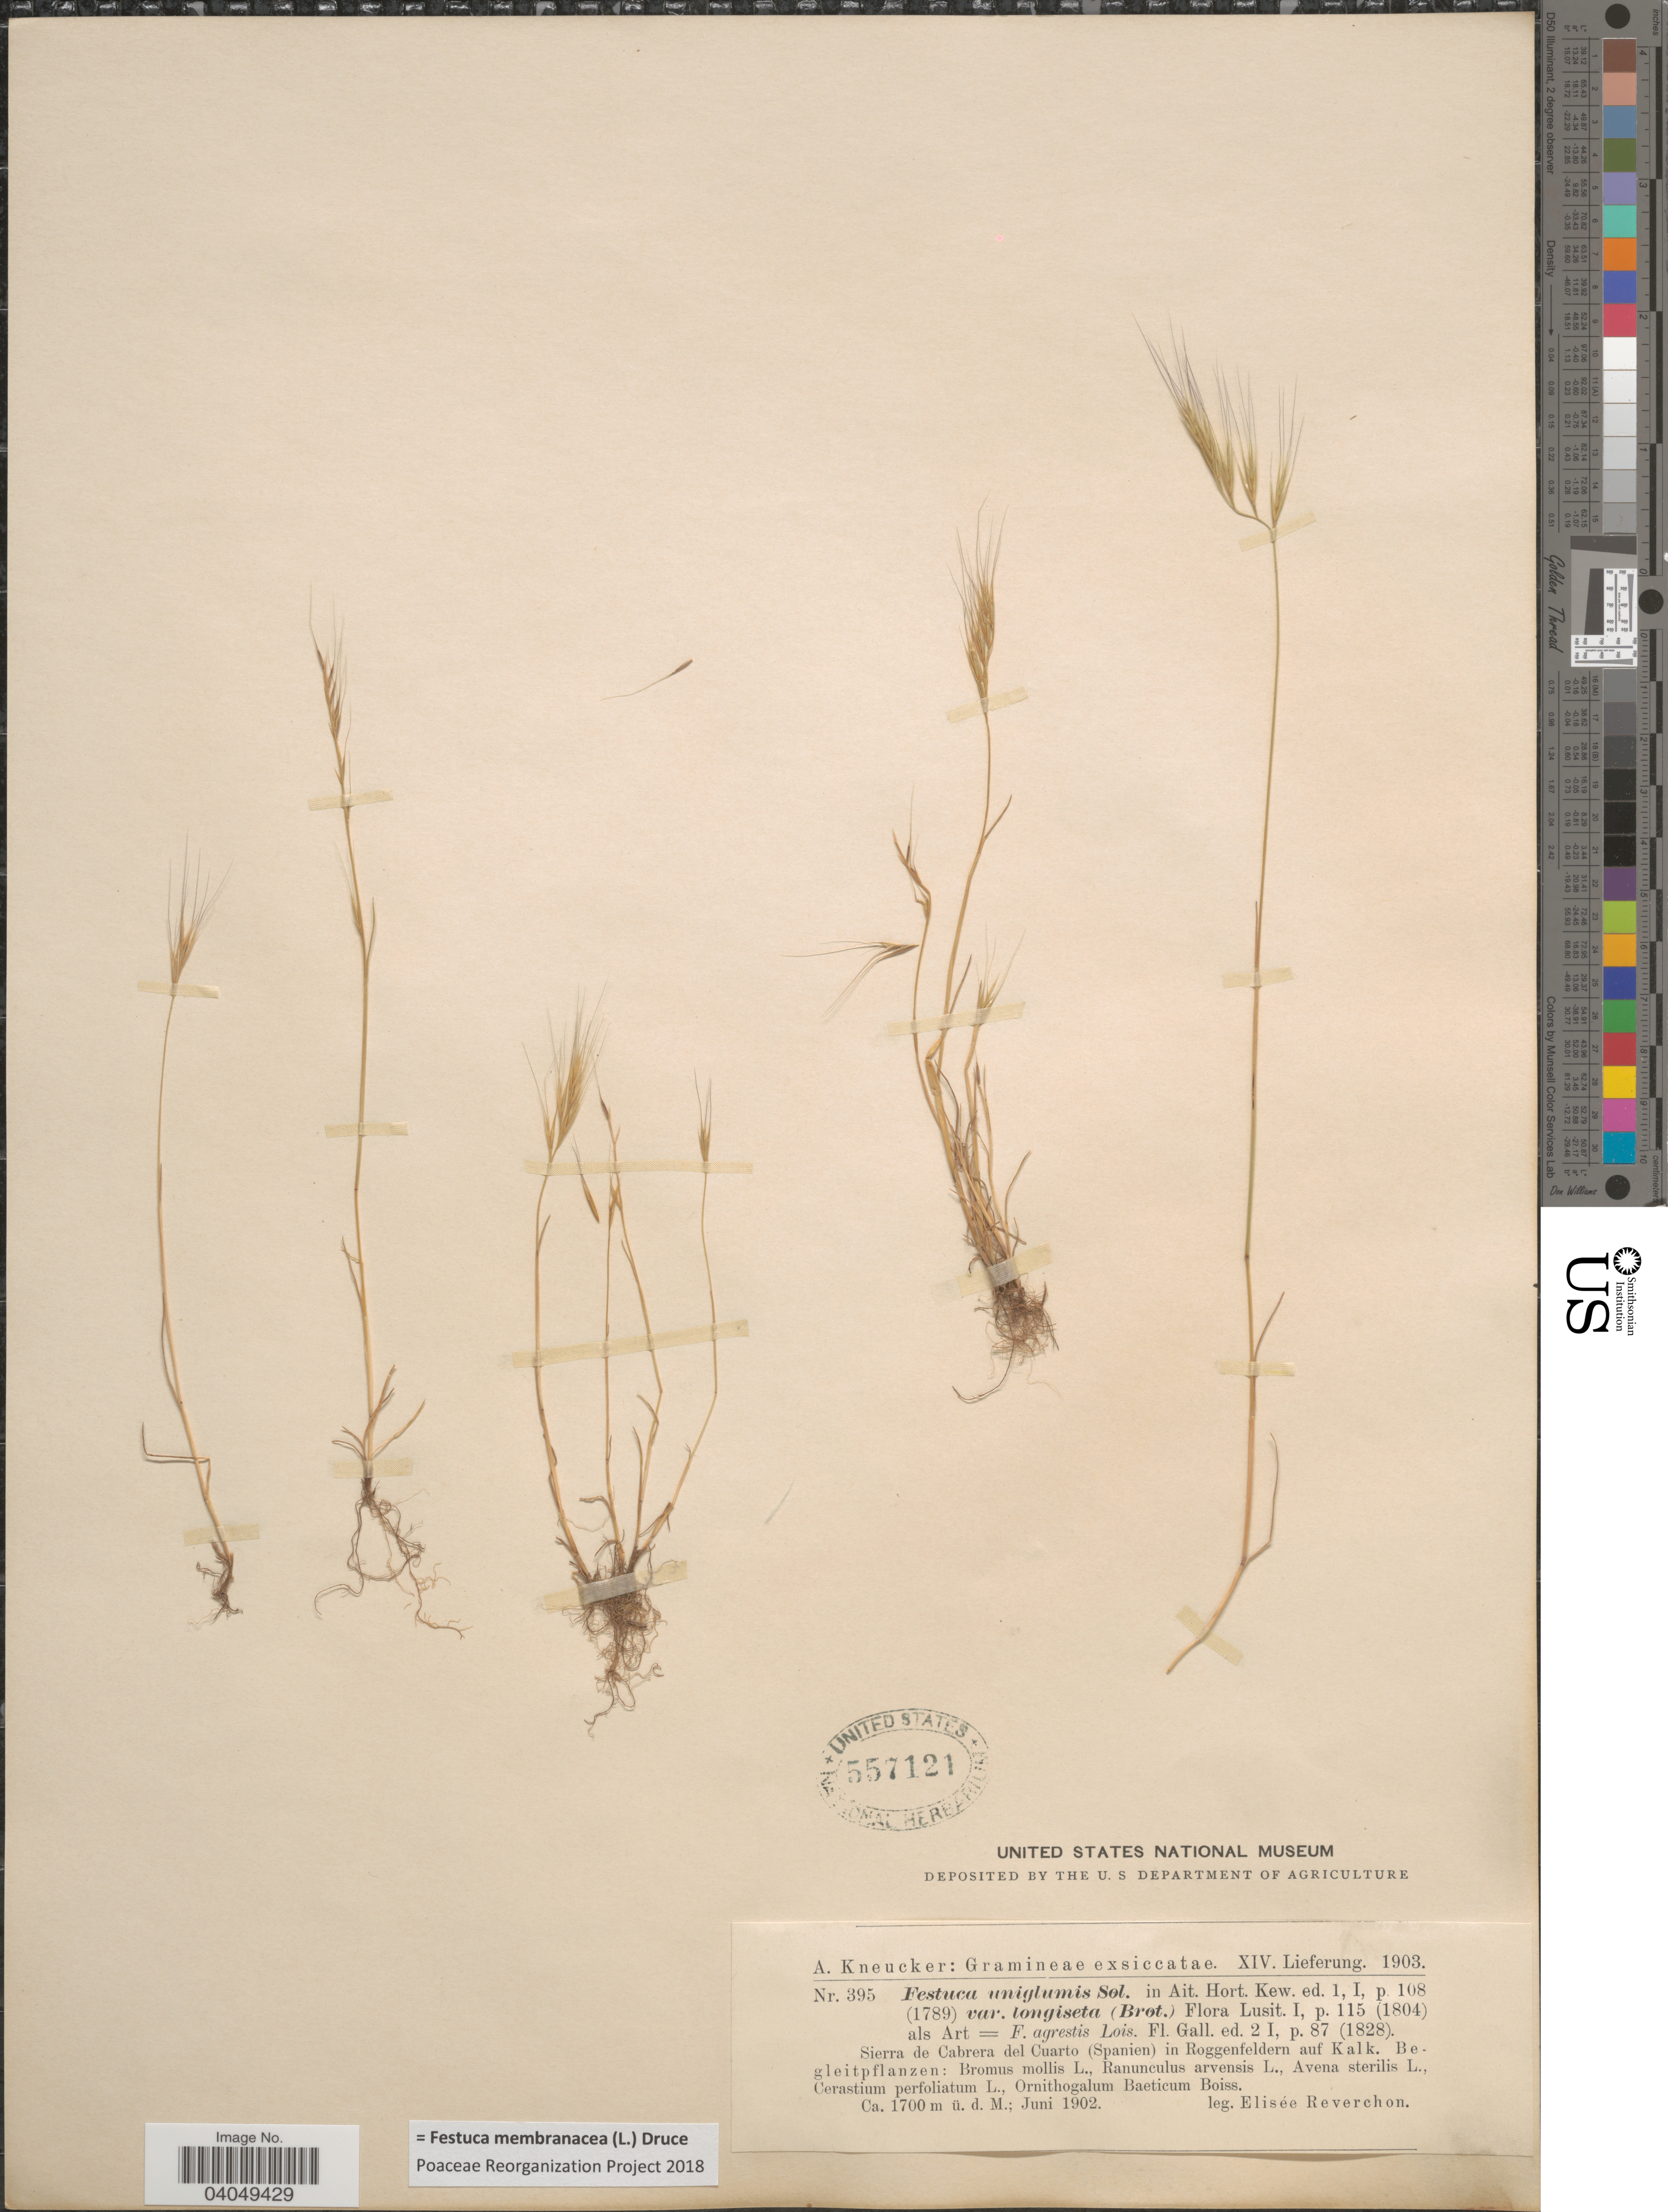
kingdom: Plantae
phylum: Tracheophyta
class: Liliopsida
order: Poales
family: Poaceae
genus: Festuca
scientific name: Festuca membranacea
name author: Kit.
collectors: E. Reverchon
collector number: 395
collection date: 1902-06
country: Spain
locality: Sierra de Cabrera del Cuarto (Spanien) in Roggenfeldern auf Kalk.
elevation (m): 1700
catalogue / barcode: US 557121